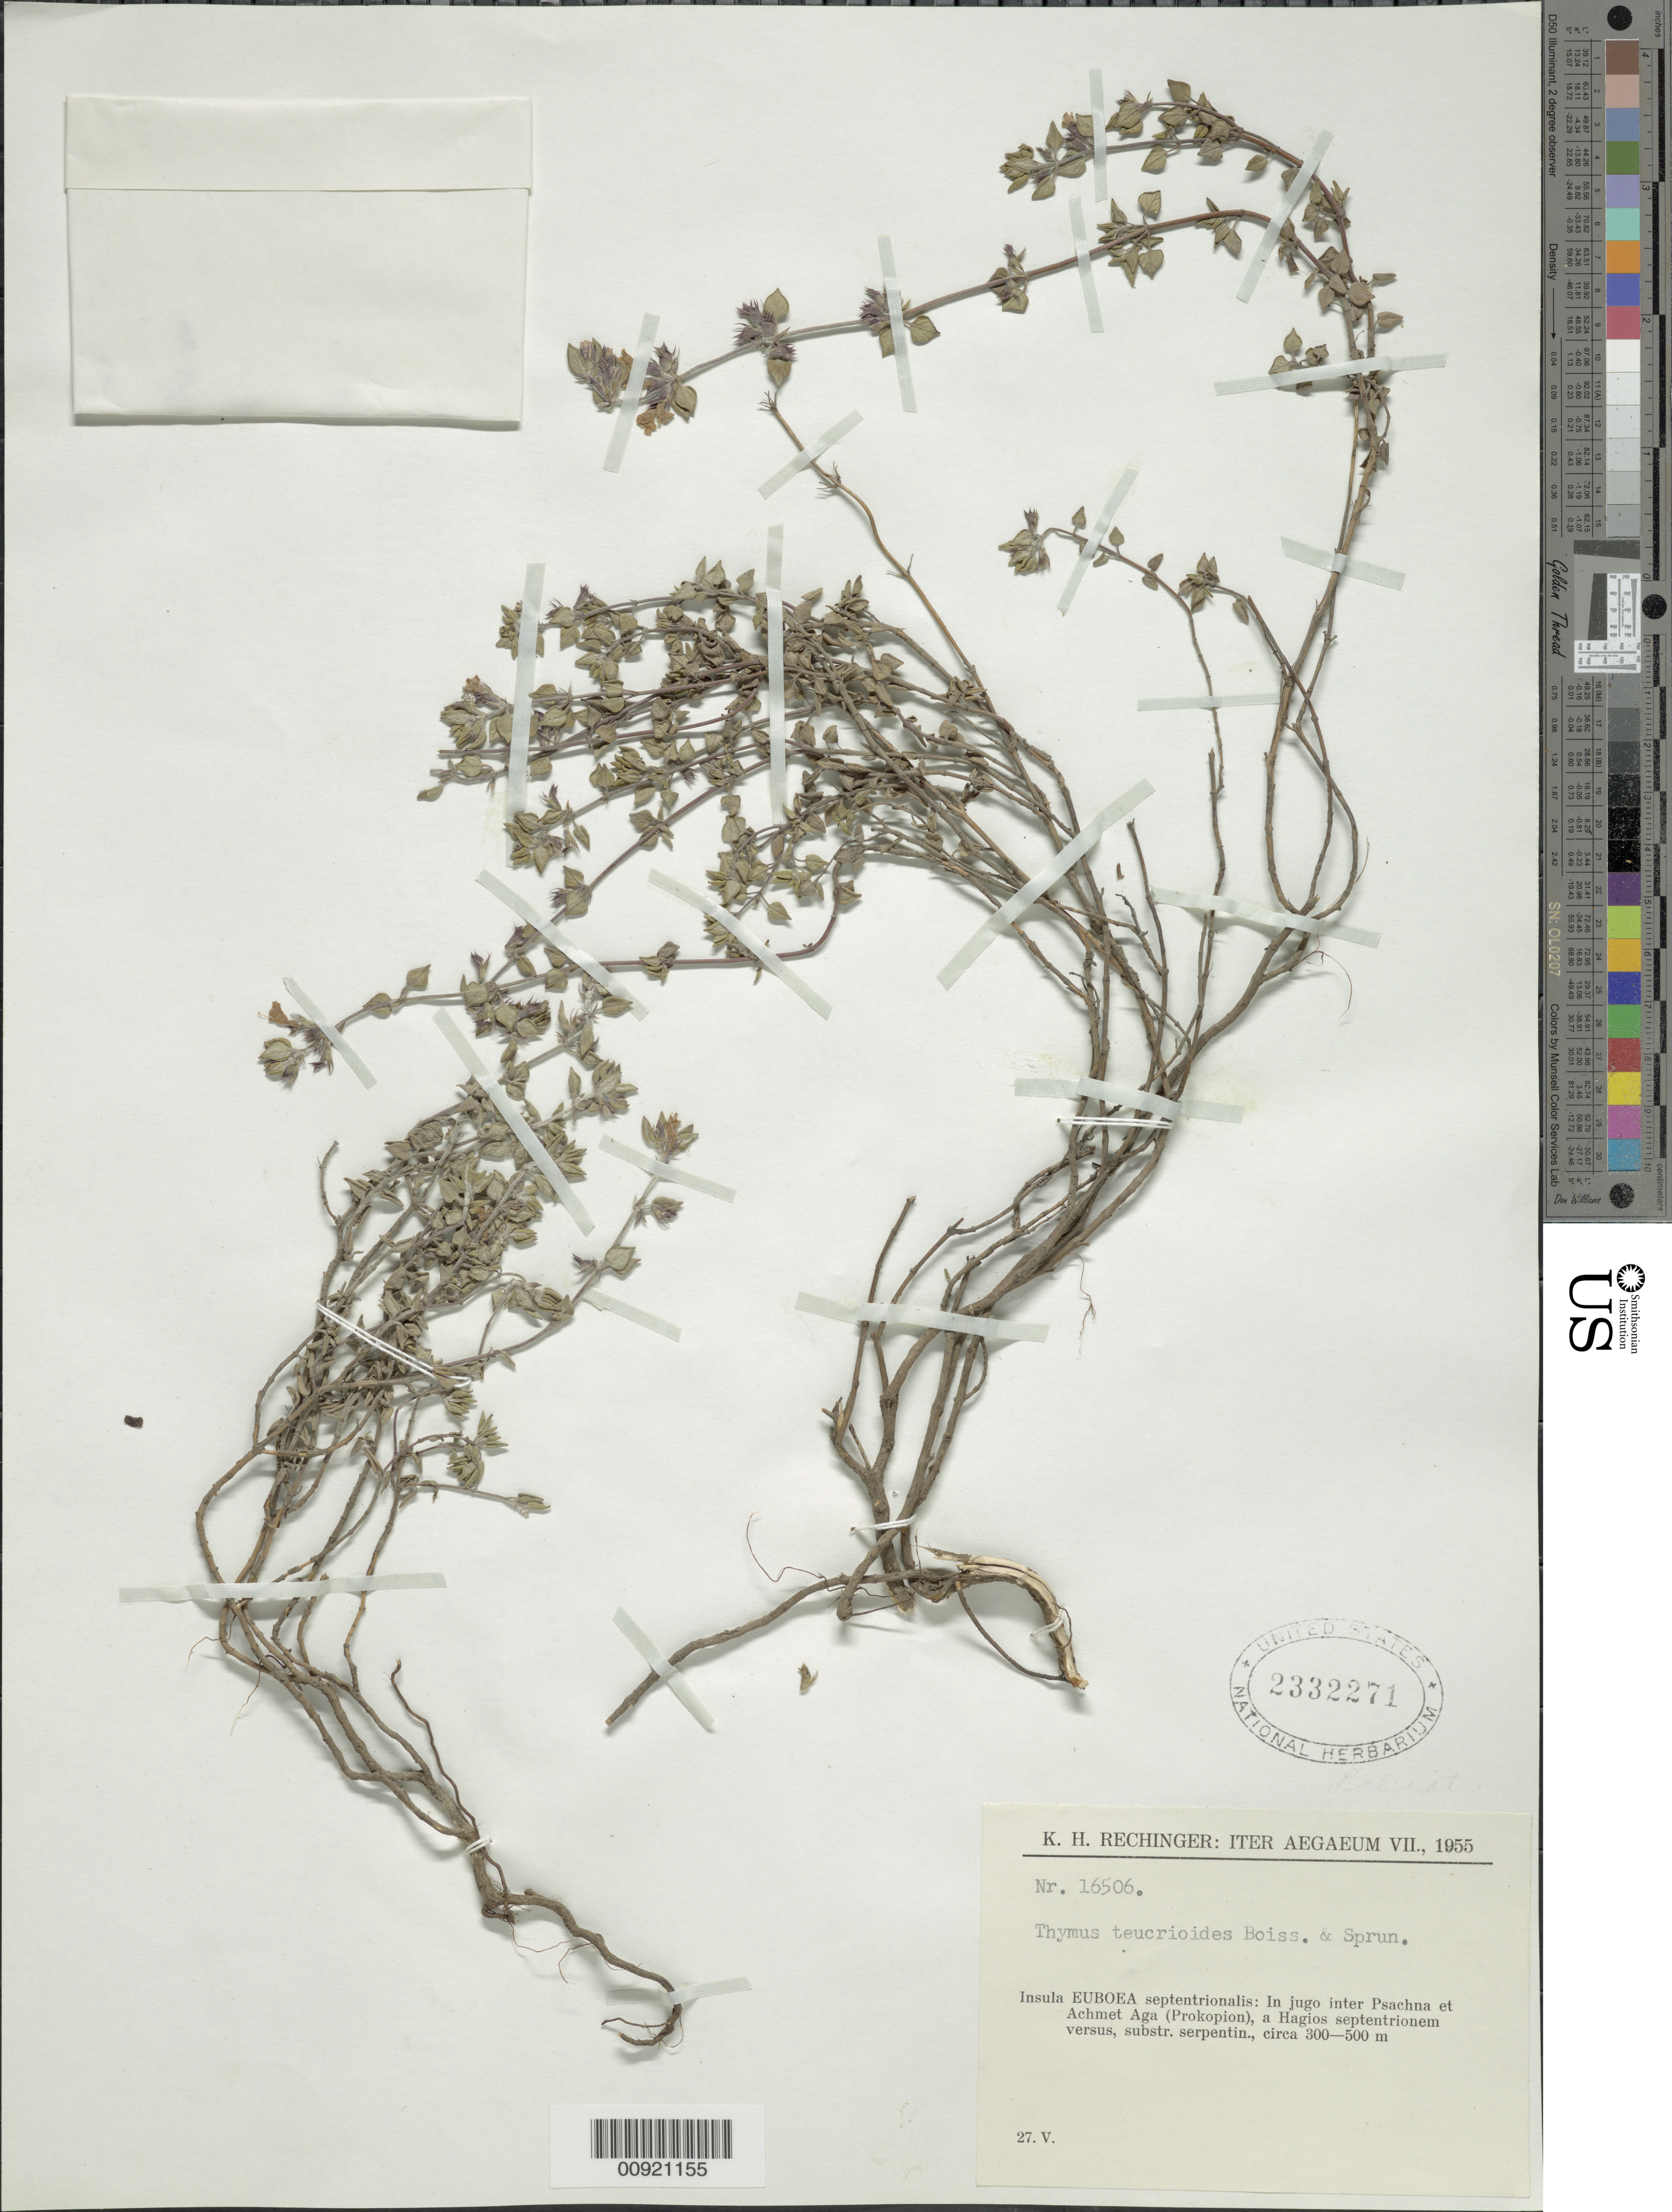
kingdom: Plantae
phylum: Tracheophyta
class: Magnoliopsida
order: Lamiales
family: Lamiaceae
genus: Thymus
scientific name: Thymus teucrioides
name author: Boiss. & Spruner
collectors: K. H. Rechinger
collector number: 16506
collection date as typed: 27 May 1955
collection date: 1955-05-27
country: Greece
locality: Insula Euboea septentrionalis: In jugo inter Psachna et Achmet Aga (Prokopion), a Hagios septentrionem versus, substr. Serpentin.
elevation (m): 300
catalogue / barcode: US 2332271